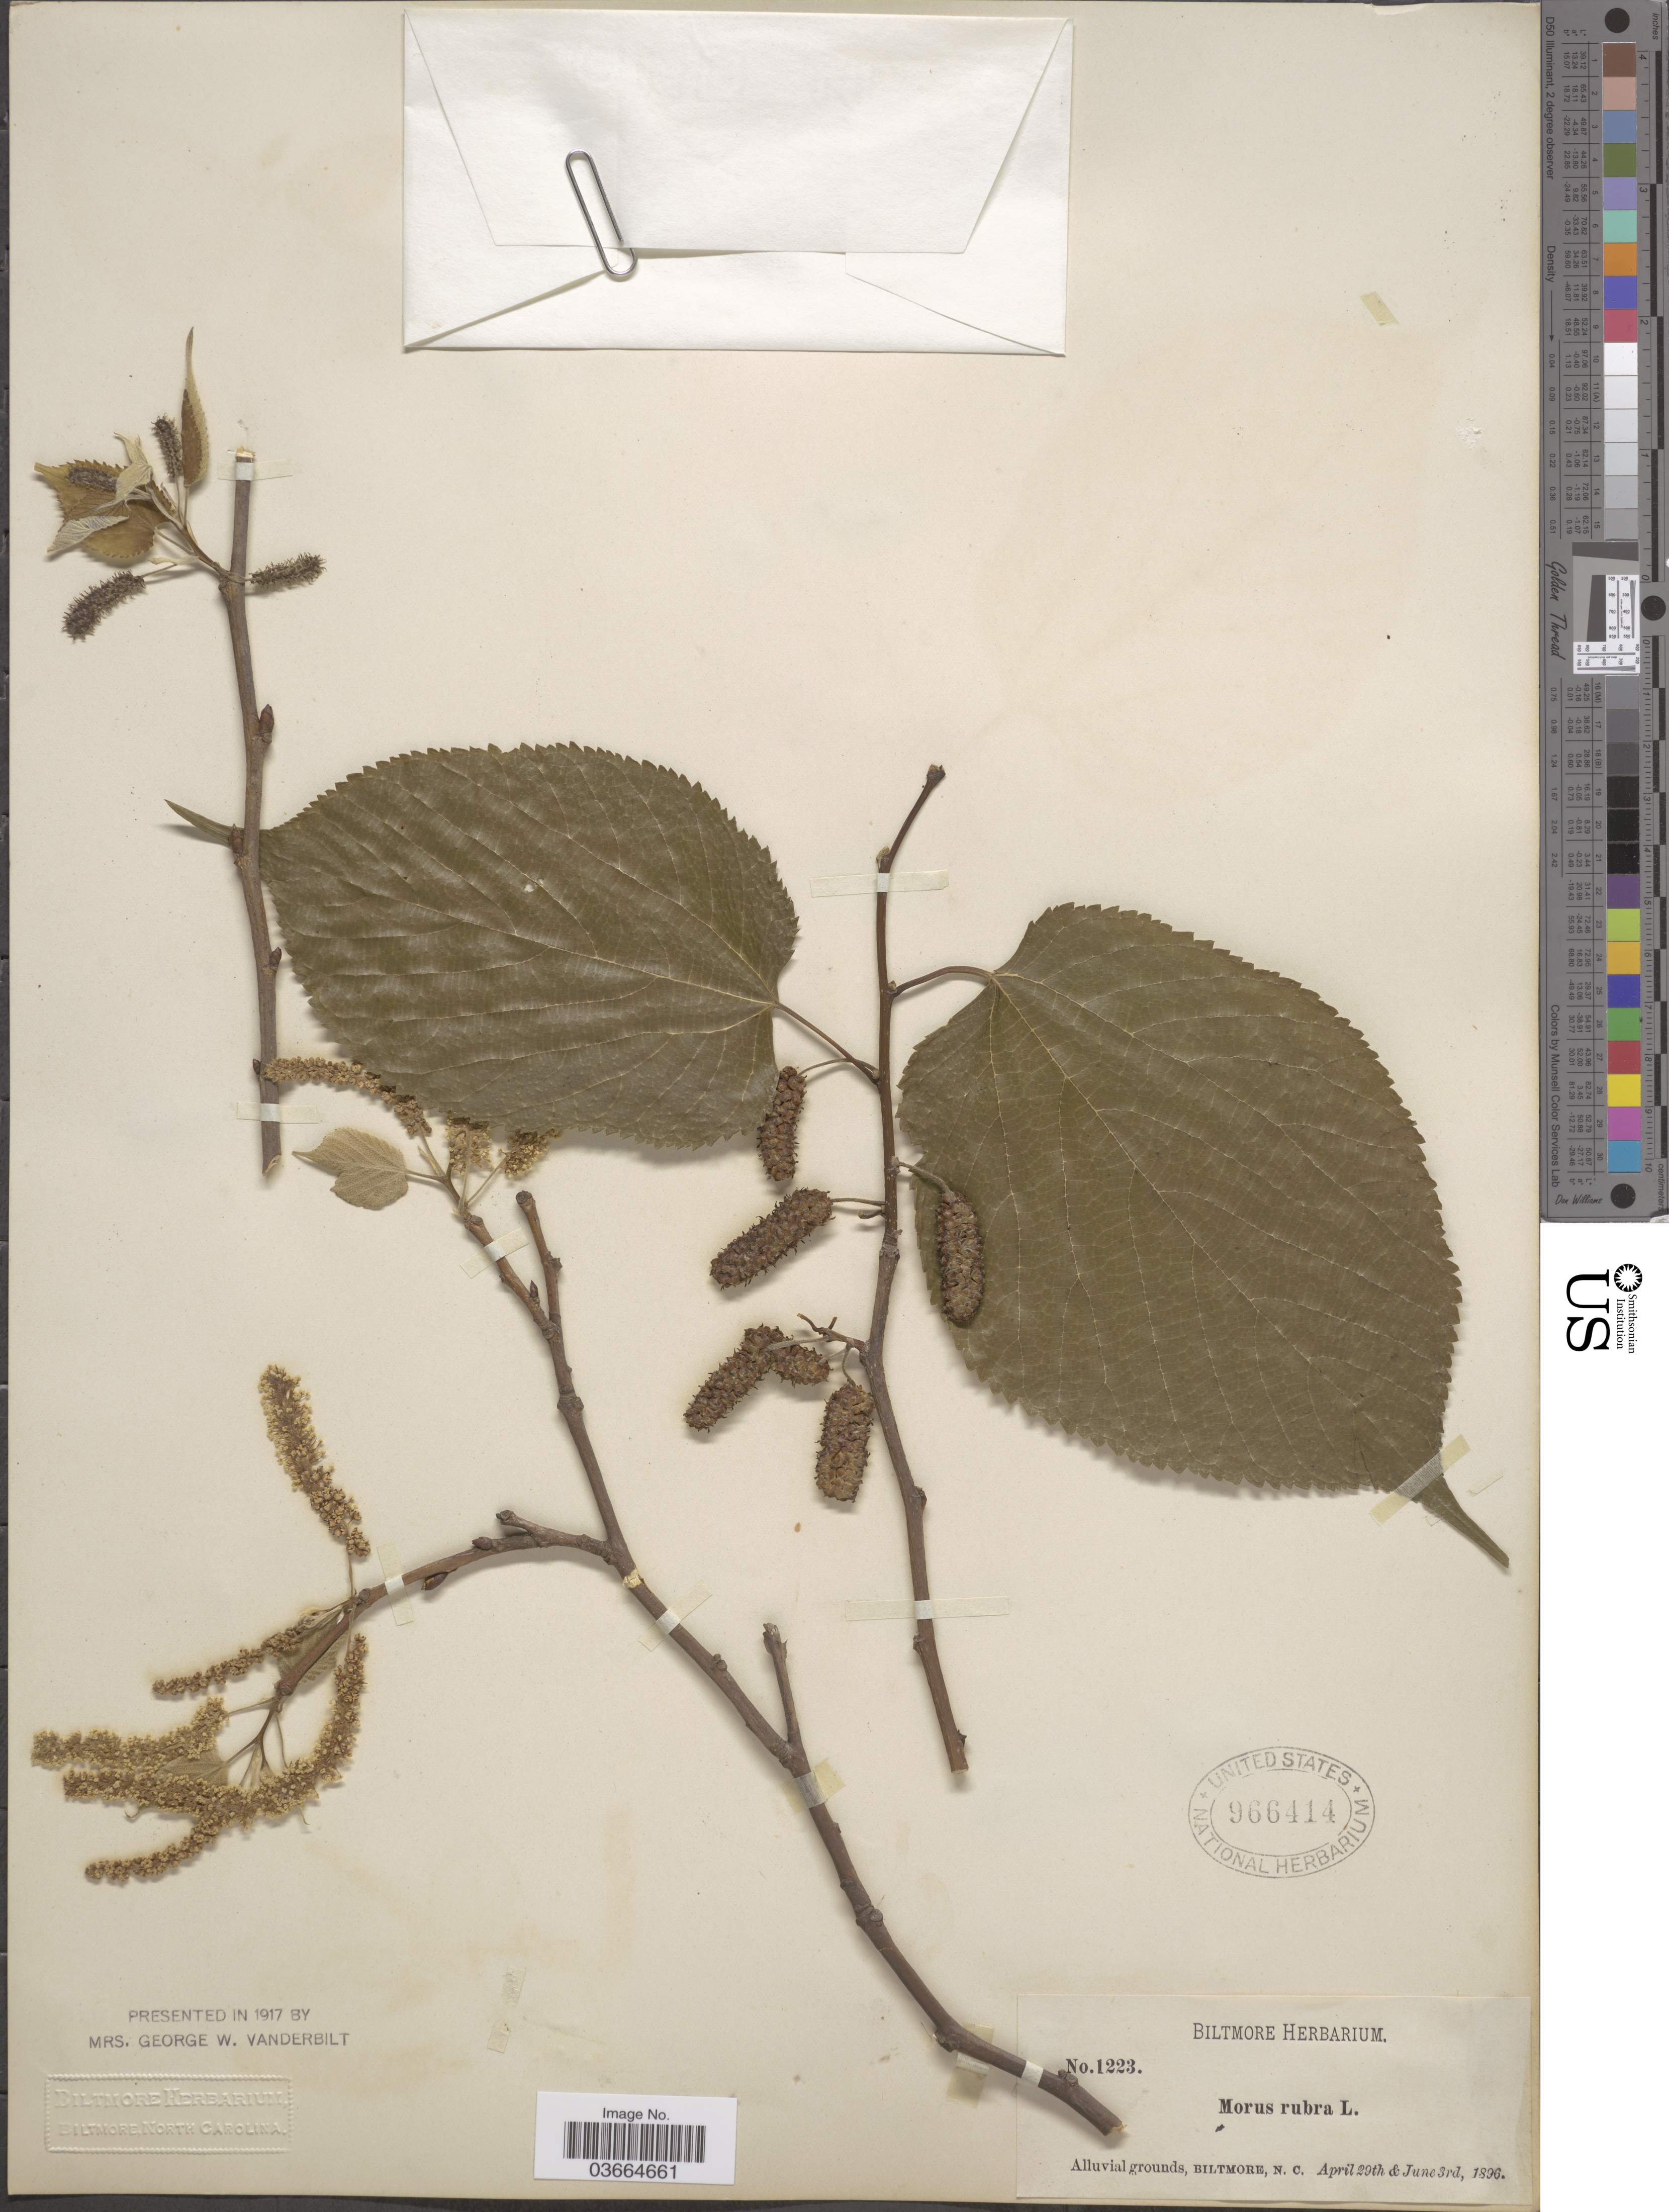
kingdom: Plantae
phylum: Tracheophyta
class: Magnoliopsida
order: Rosales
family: Moraceae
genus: Morus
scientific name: Morus rubra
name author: L.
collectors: ex herb. Biltmore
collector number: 1223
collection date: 1896-04-29/1896-06-03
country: United States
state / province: North Carolina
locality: Alluvial grounds, Biltmore.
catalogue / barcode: US 966414